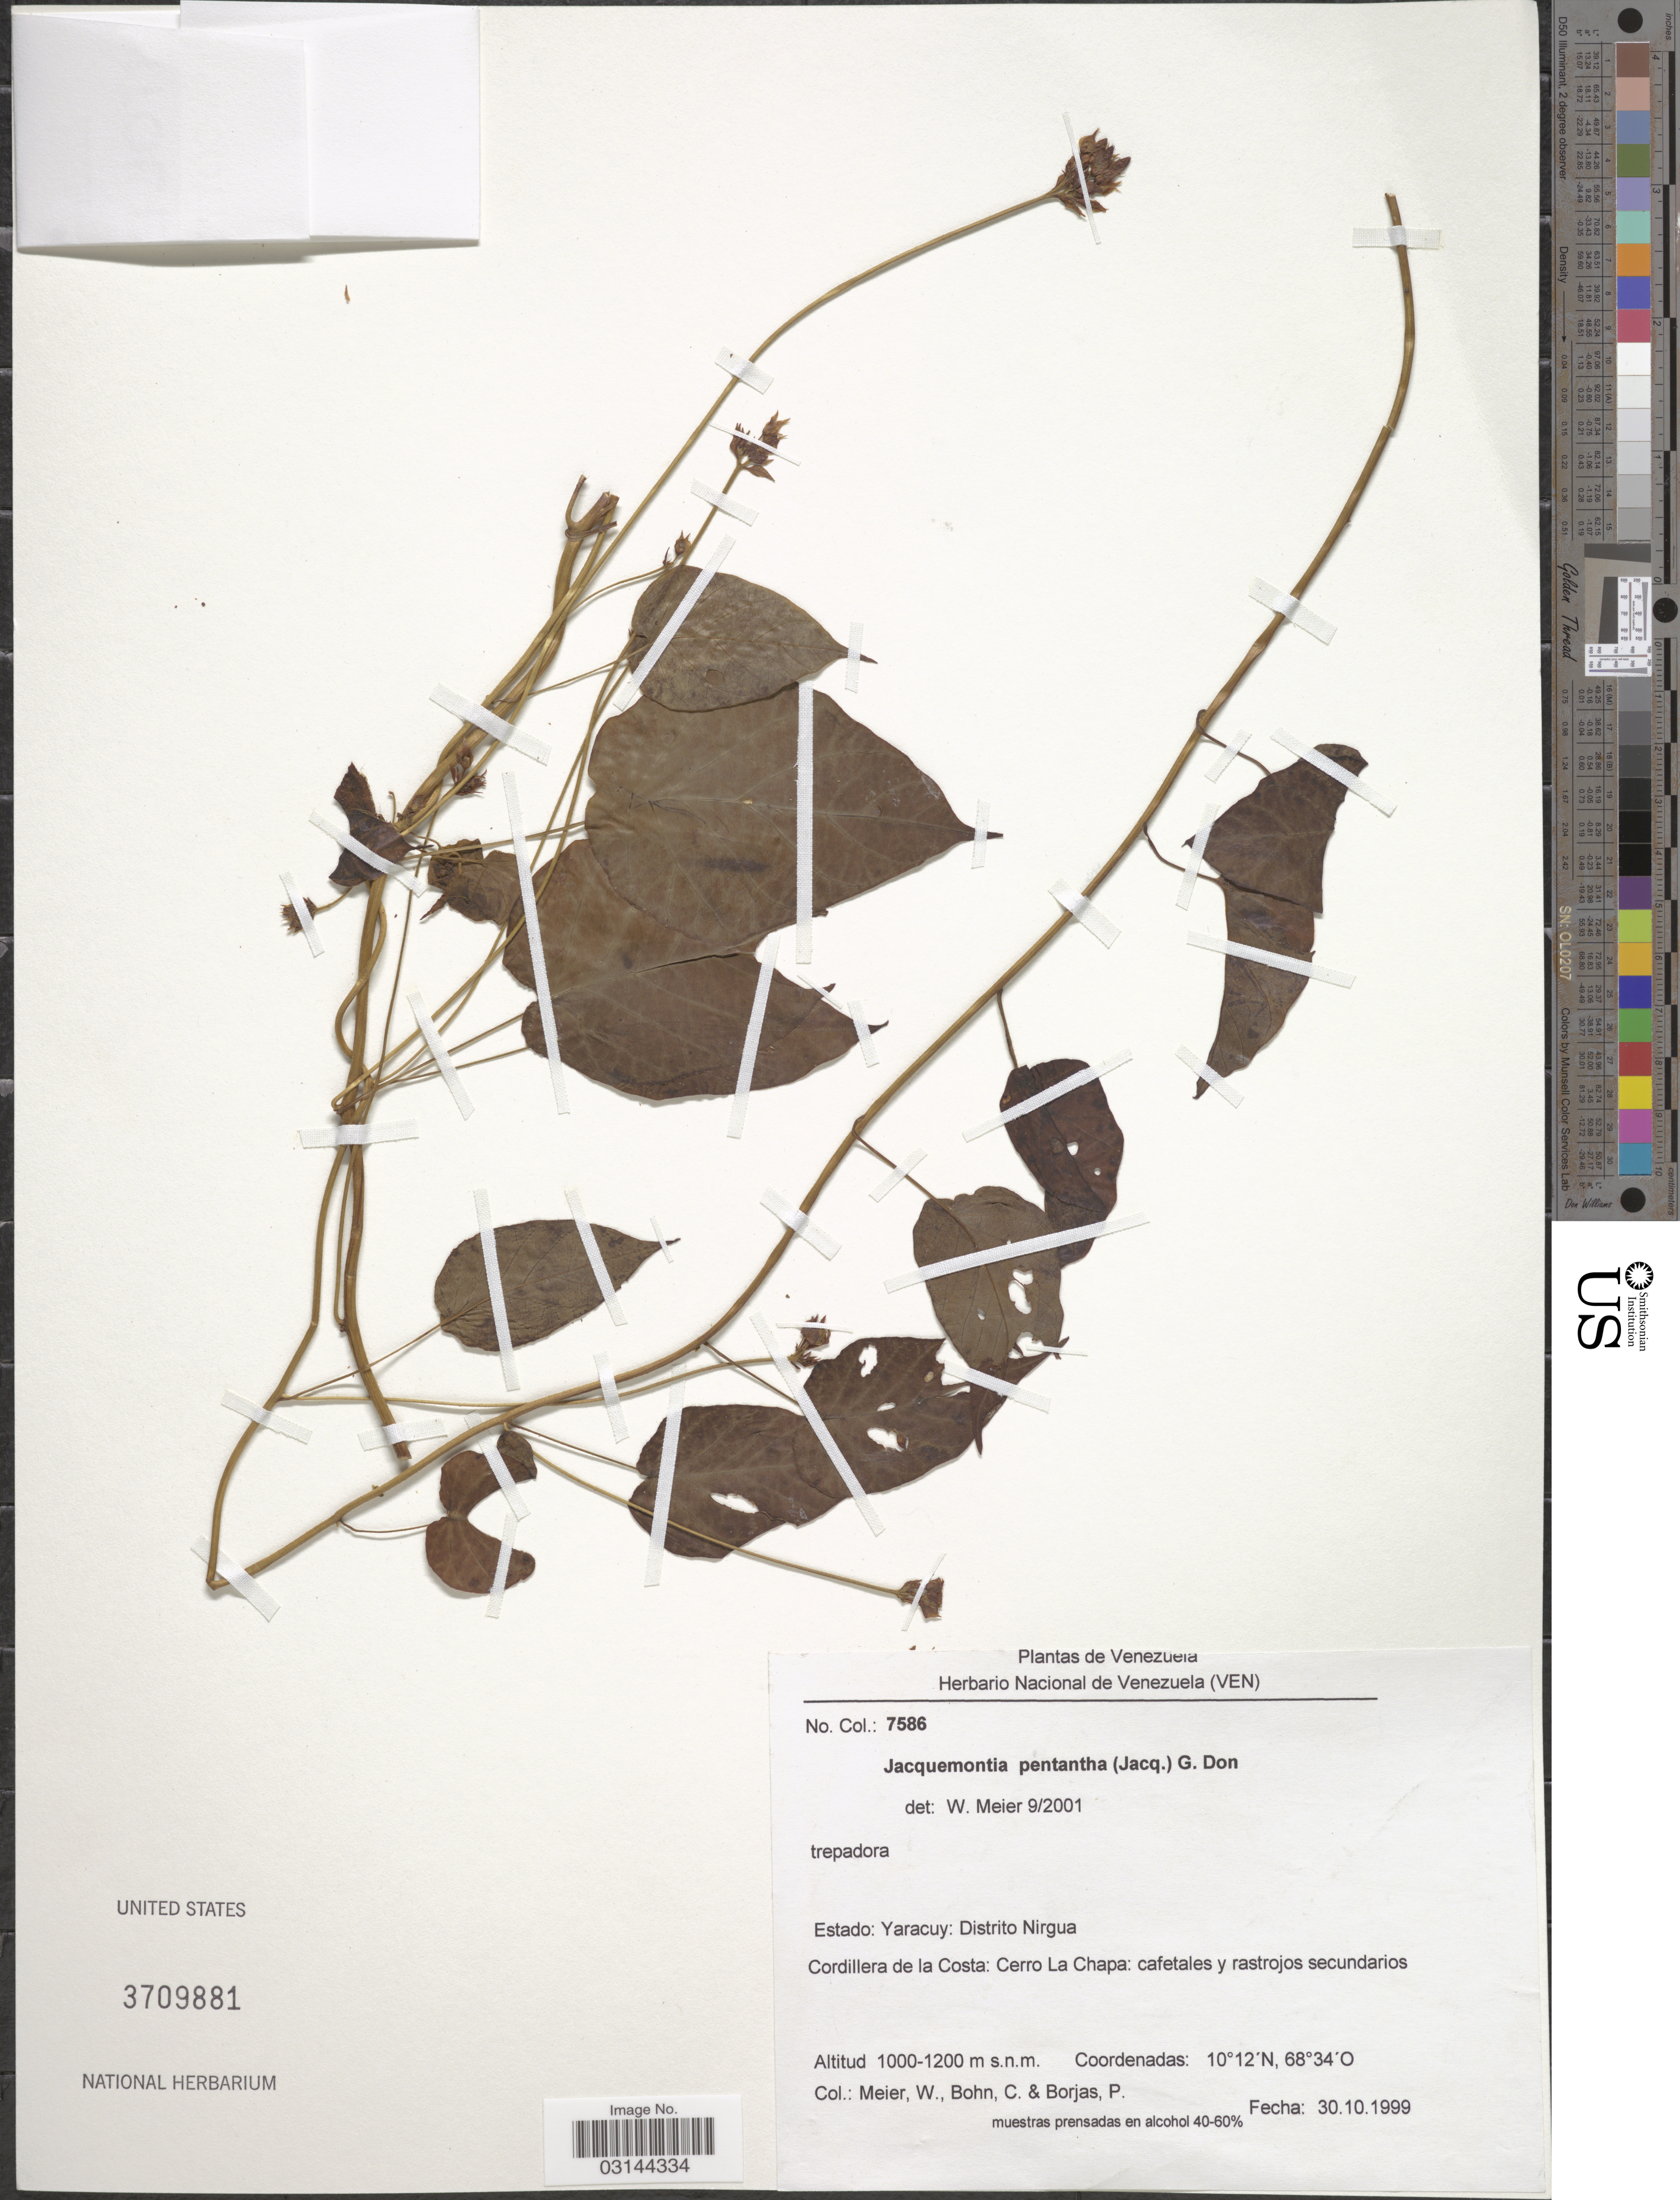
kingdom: Plantae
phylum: Tracheophyta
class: Magnoliopsida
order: Solanales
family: Convolvulaceae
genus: Jacquemontia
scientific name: Jacquemontia pentanthos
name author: (Jacq.) G. Don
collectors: W. Meier, C. Bohn & P. Borjas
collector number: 7586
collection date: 1999-10-30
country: Venezuela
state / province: Yaracuy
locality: Distrito Nirgua, Cordillera de la Costa: Cerro La Chapa.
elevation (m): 1000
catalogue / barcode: US 3709881